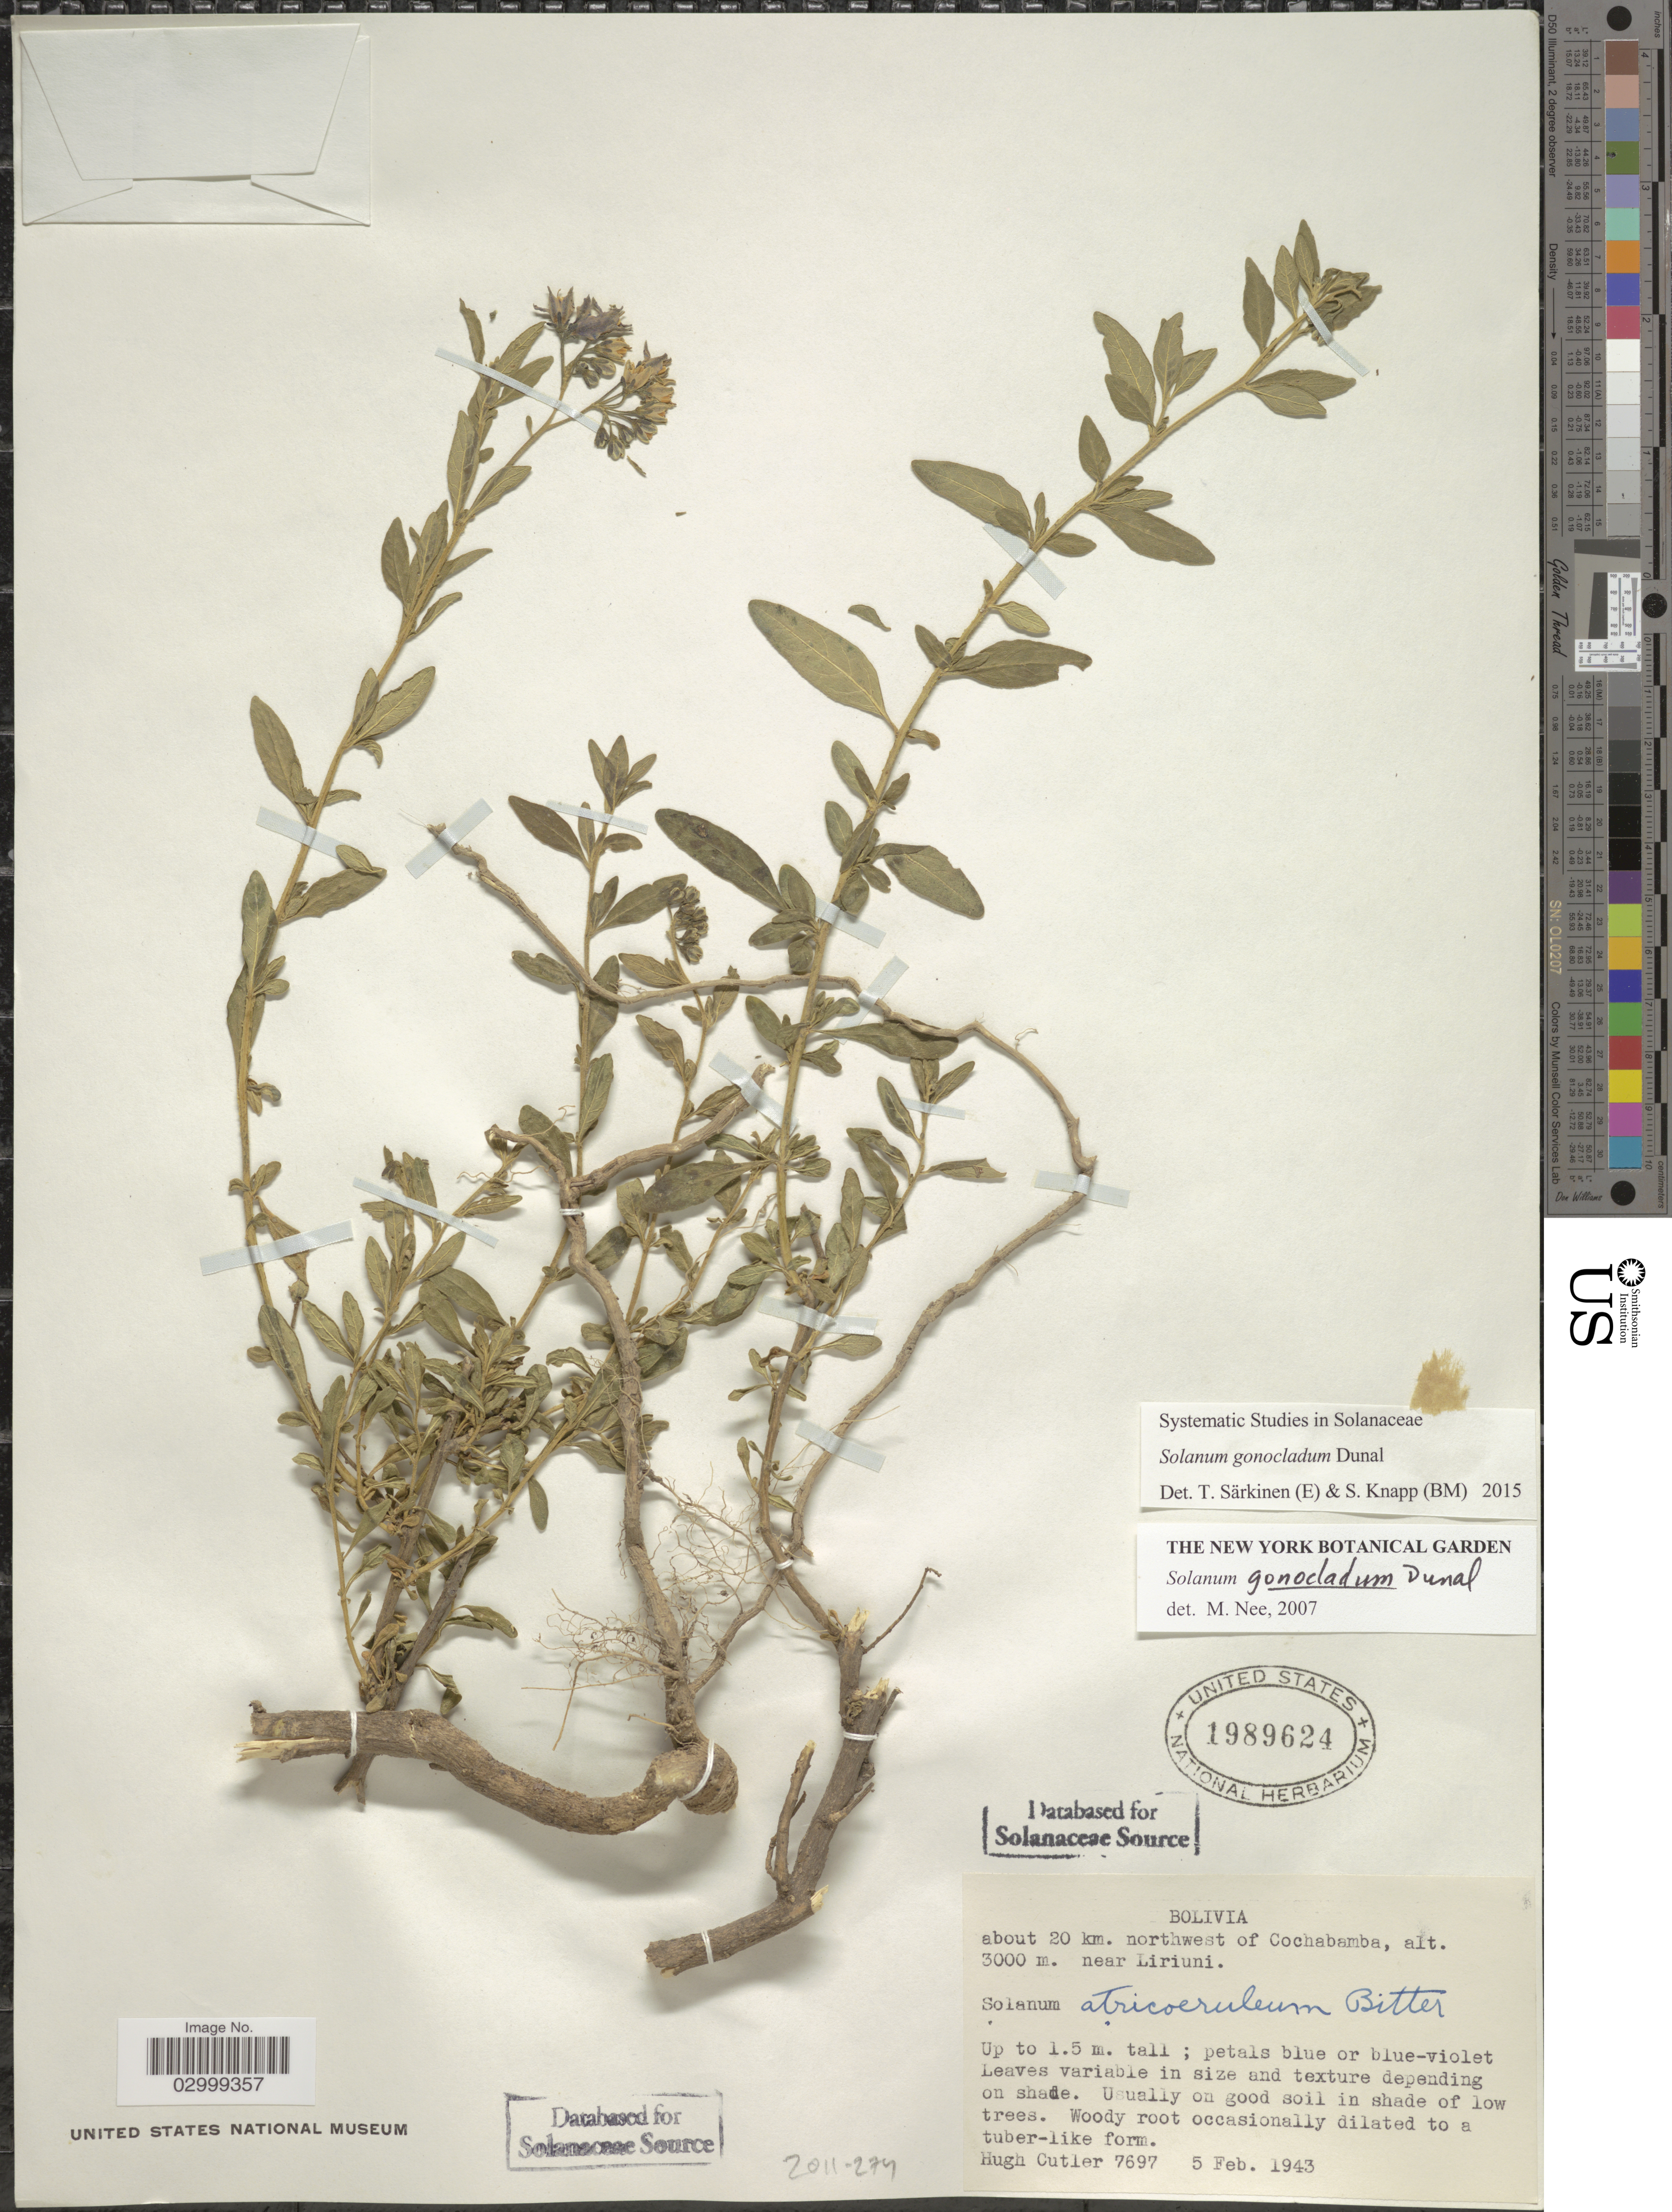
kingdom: Plantae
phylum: Tracheophyta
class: Magnoliopsida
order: Solanales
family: Solanaceae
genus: Solanum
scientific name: Solanum gonocladum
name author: Dunal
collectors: H. C. Cutler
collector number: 7697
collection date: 1943-02-05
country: Bolivia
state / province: Cochabamba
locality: About 20 km. northwest of Cochabamba, near Liriuni.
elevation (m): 3000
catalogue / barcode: US 1989624